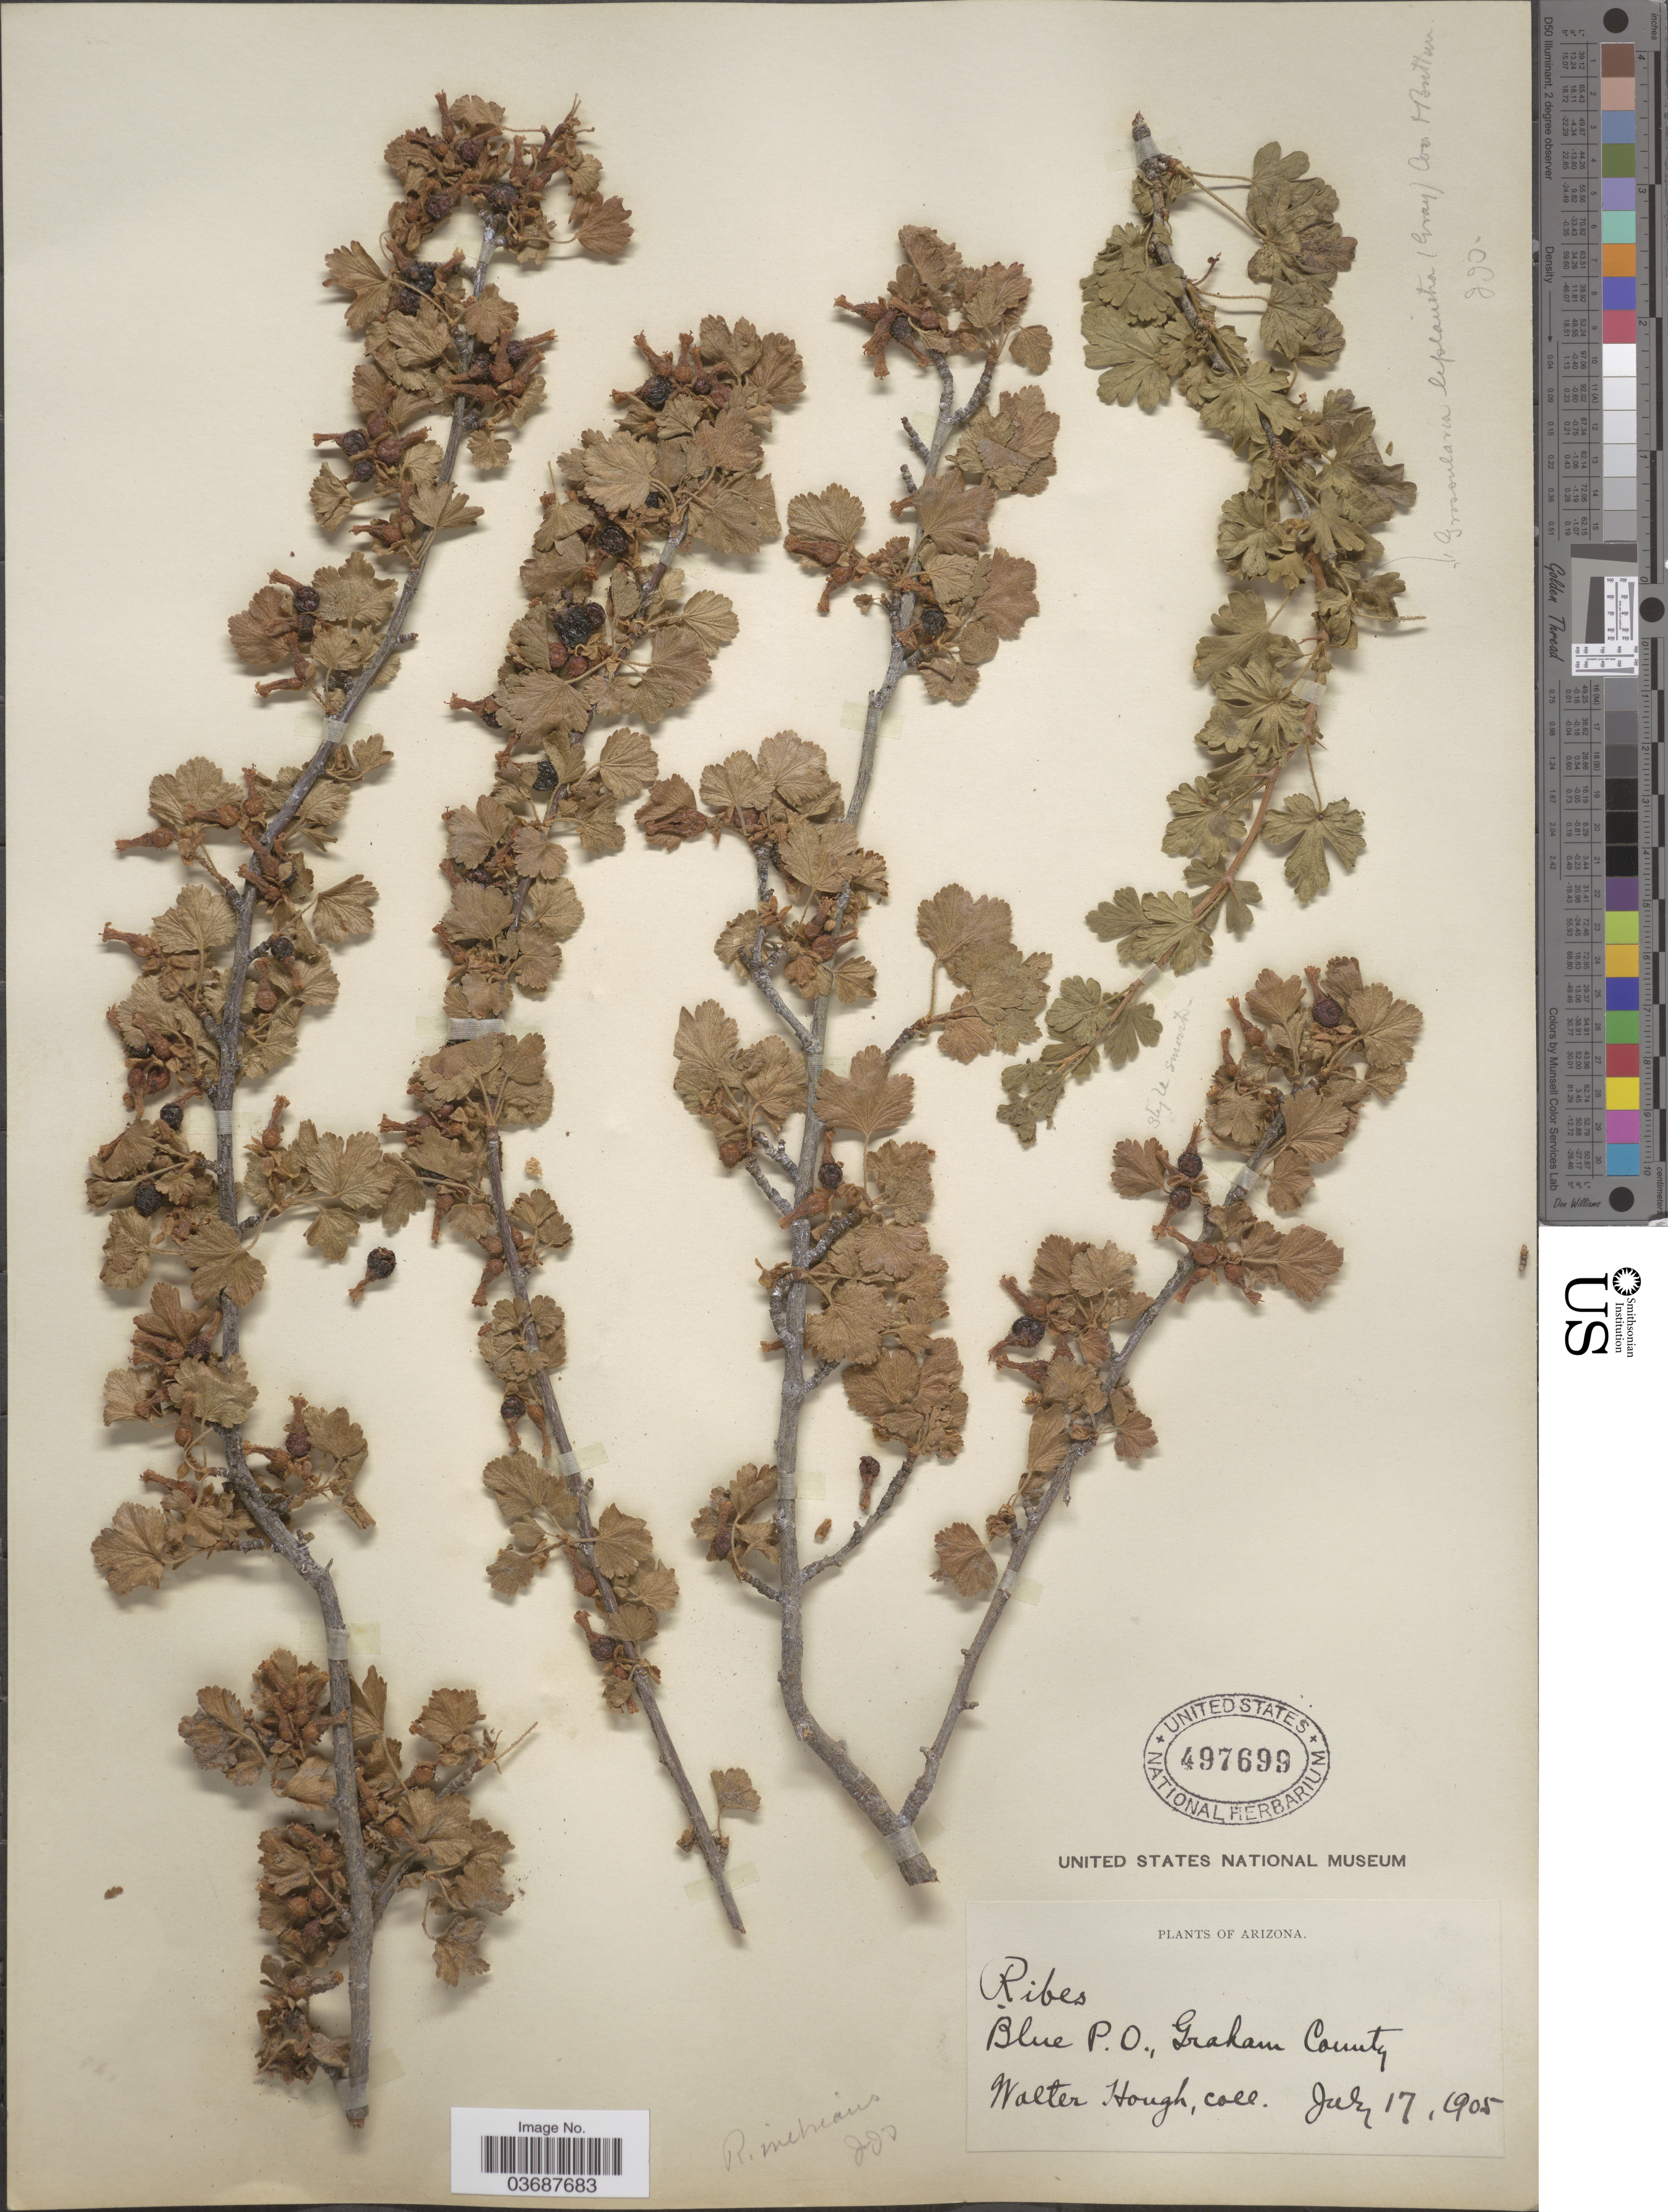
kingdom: Plantae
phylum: Tracheophyta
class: Magnoliopsida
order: Saxifragales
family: Grossulariaceae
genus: Ribes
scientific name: Ribes inebrians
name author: Lindl.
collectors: W. Hough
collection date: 1905-07-17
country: United States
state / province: Arizona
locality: Bue P.O., Graham County.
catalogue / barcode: US 497699